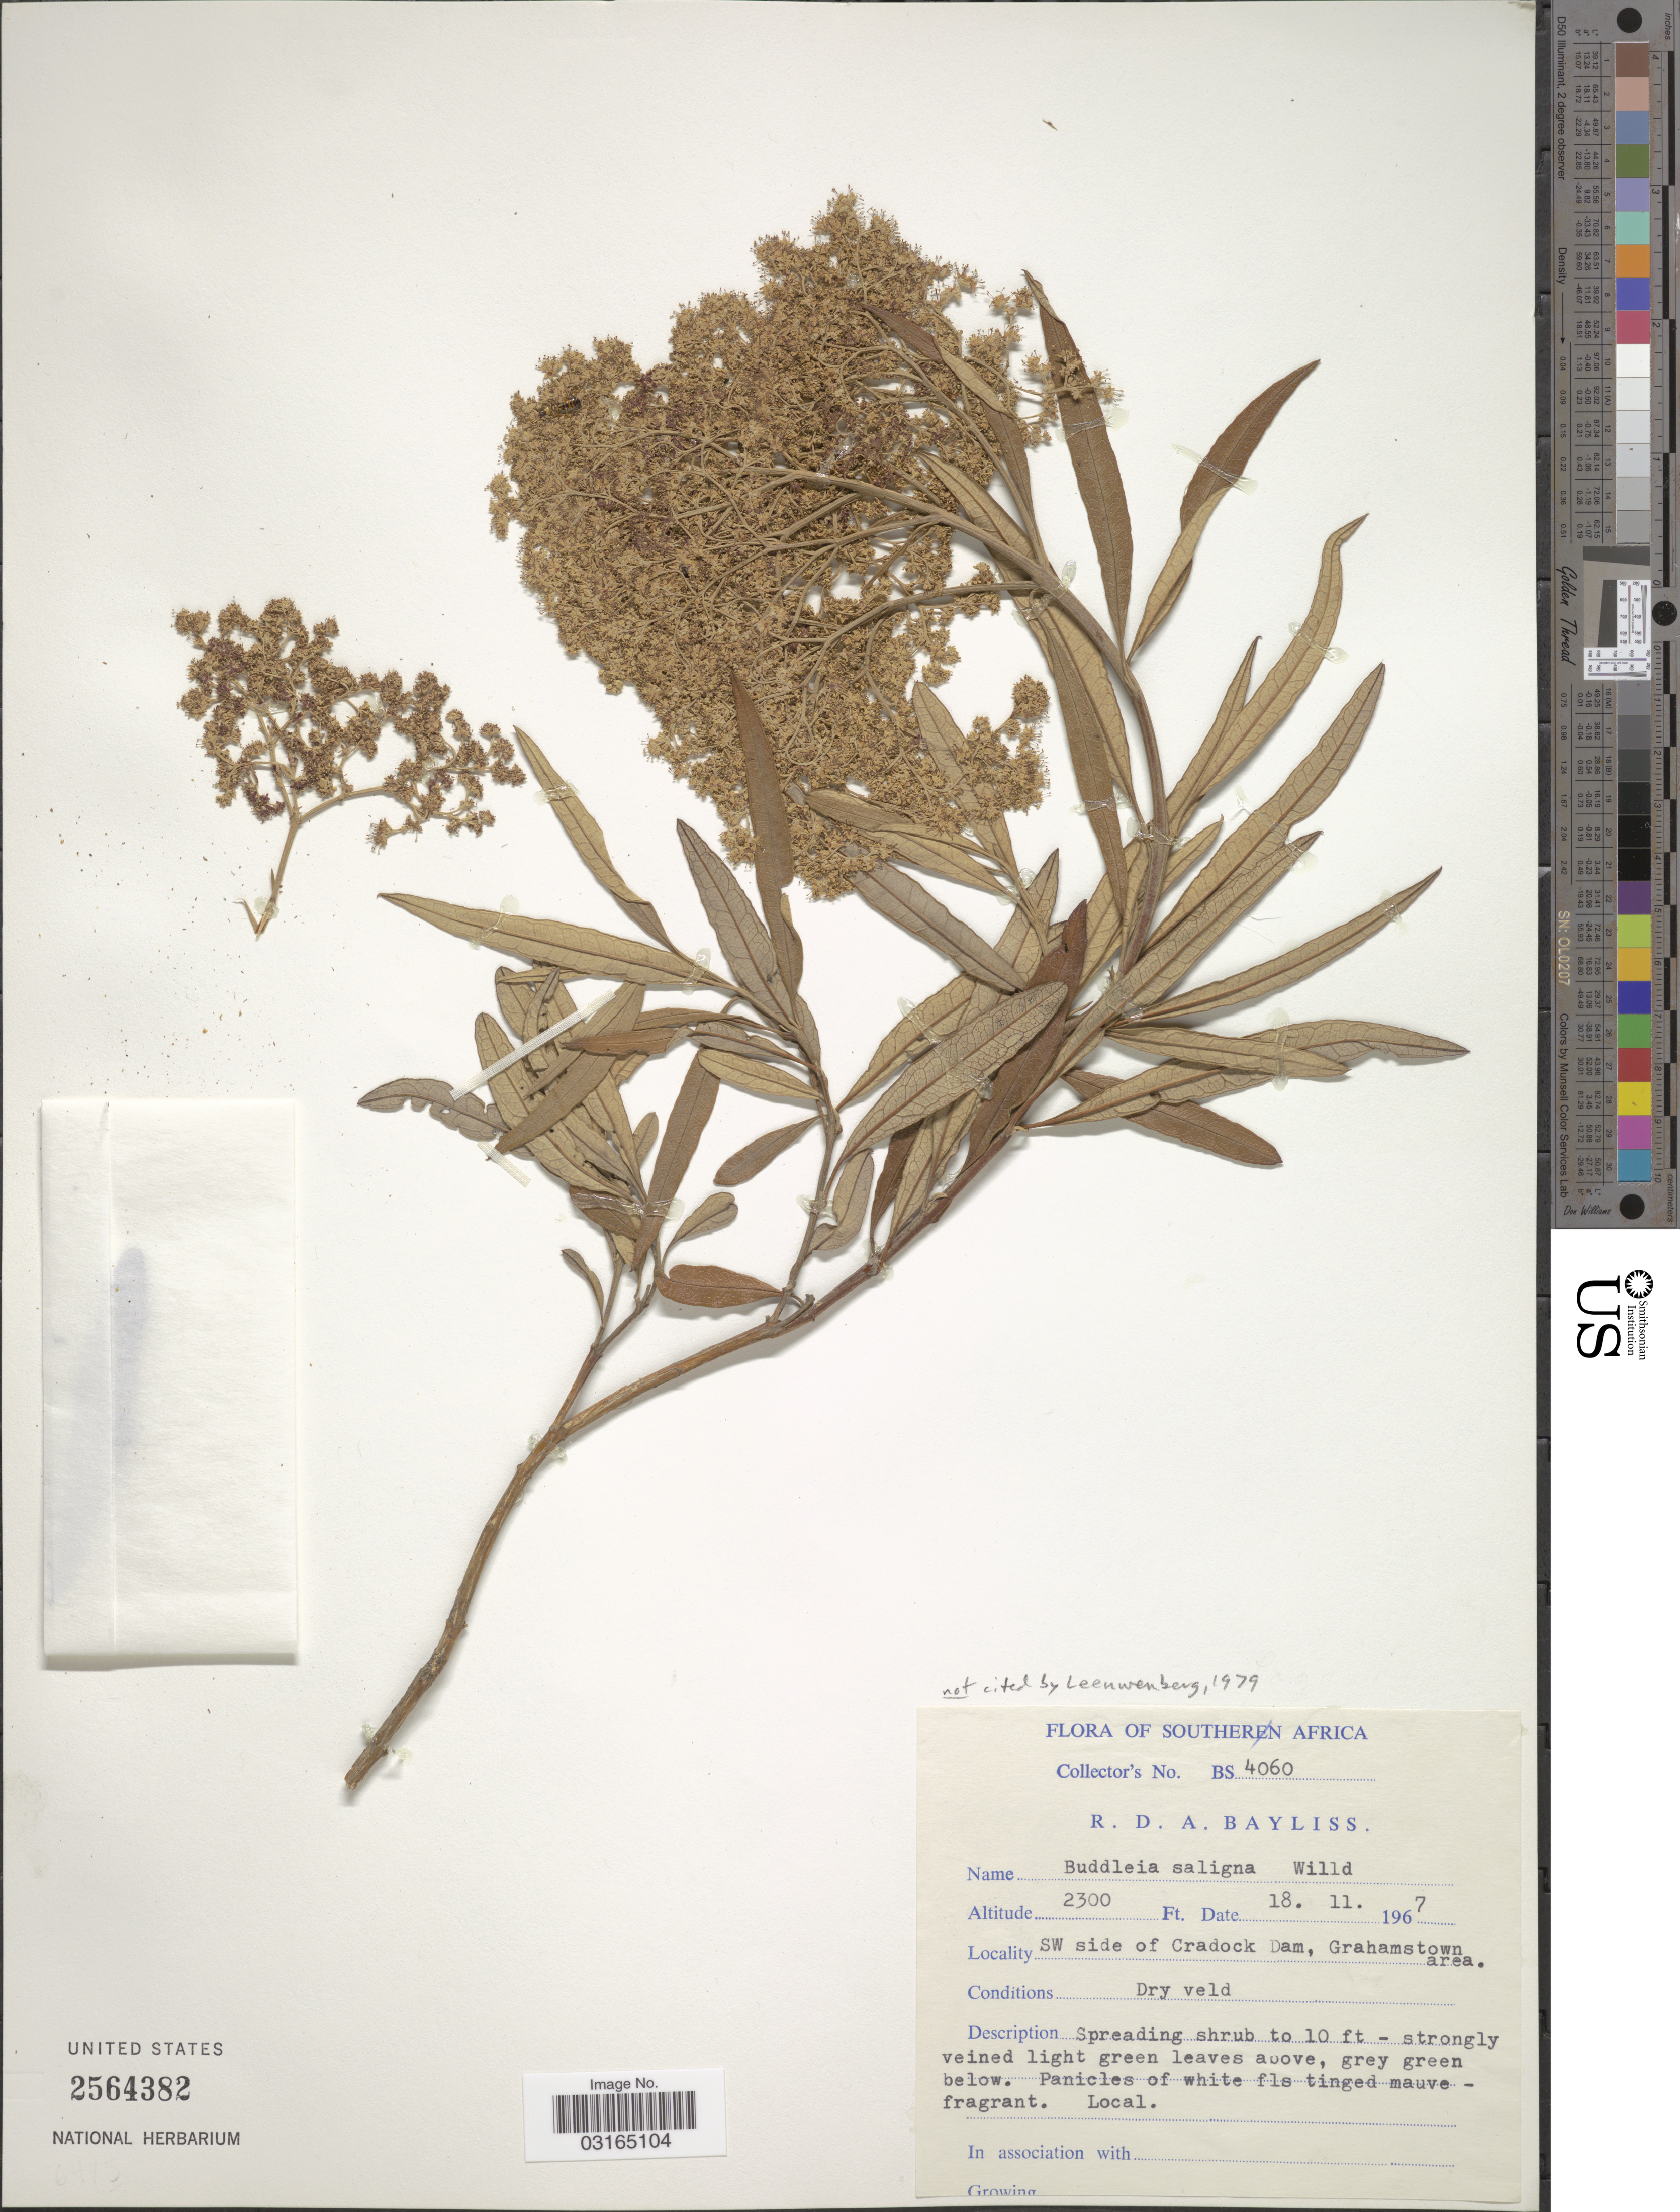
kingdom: Plantae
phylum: Tracheophyta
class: Magnoliopsida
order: Lamiales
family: Scrophulariaceae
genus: Buddleja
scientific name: Buddleja saligna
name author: Willd.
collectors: R. Bayliss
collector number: BS 4060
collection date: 1967-11-18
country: South Africa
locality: Southern Africa. SW side of Cradock Dam, Grahamstown area.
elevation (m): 701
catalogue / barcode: US 2564382